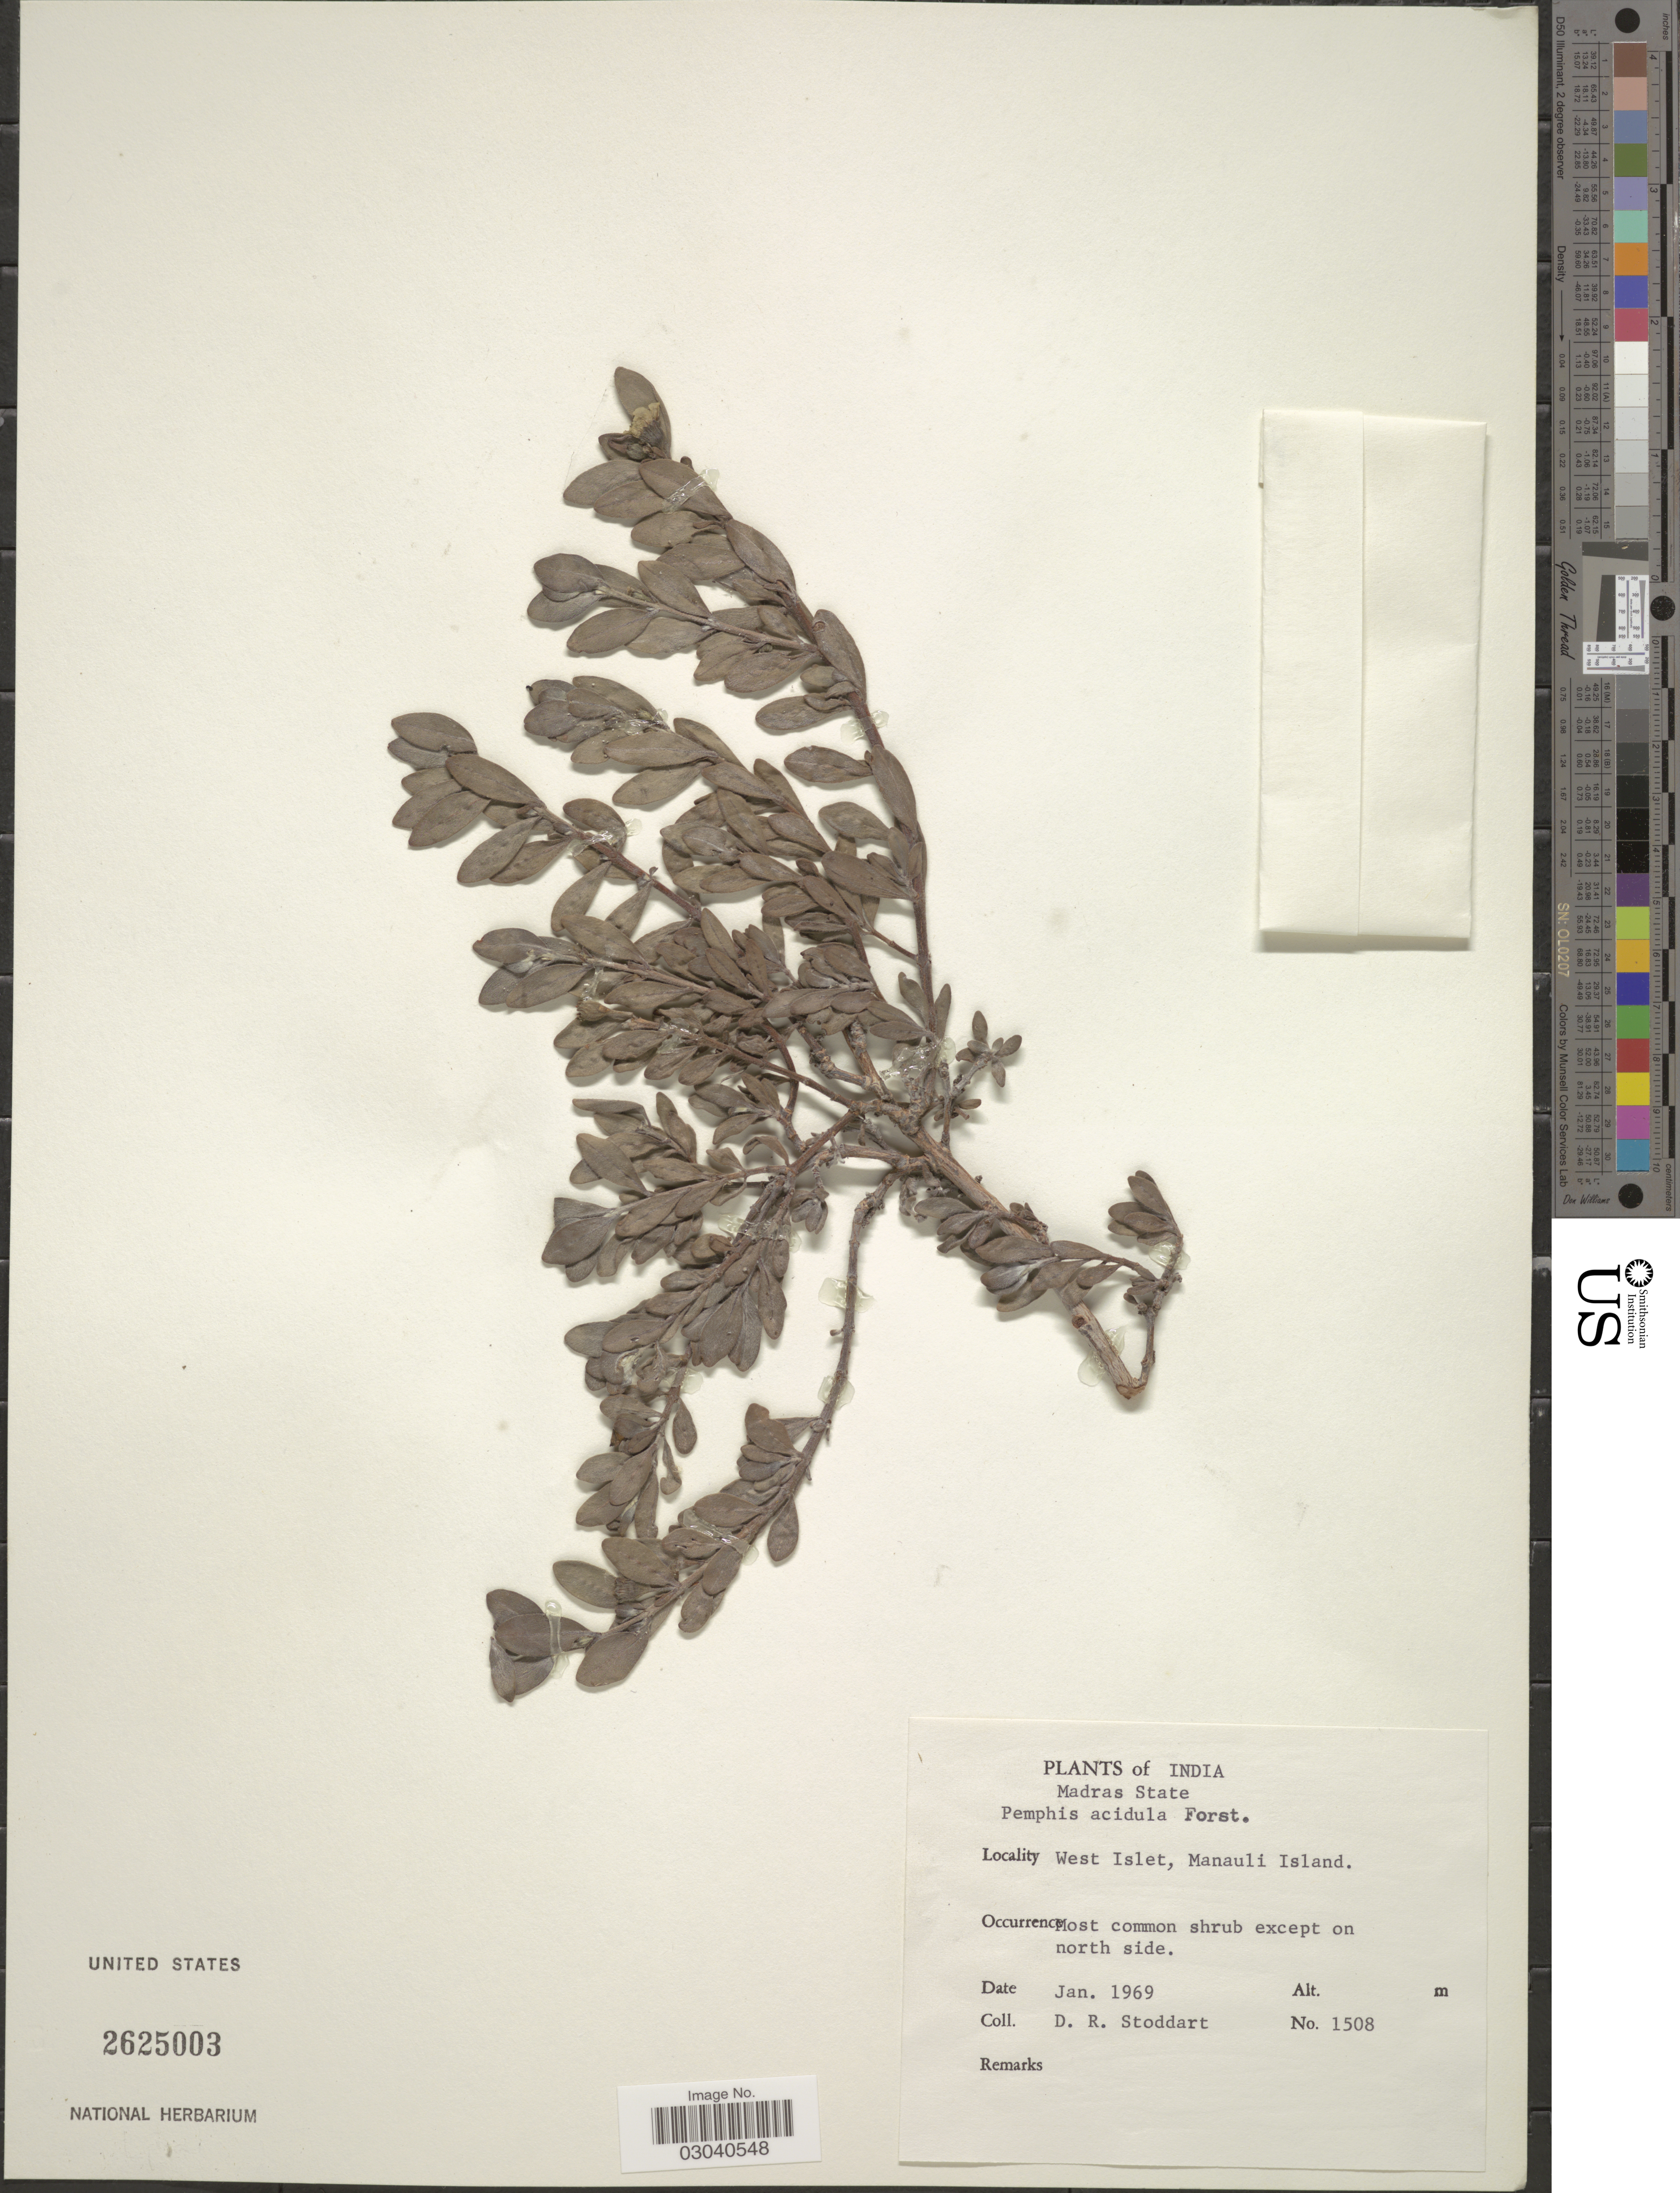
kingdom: Plantae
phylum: Tracheophyta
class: Magnoliopsida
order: Myrtales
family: Lythraceae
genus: Pemphis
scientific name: Pemphis acidula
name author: J.R. Forst. & G. Forst.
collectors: D. R. Stoddart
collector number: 1508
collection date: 1969-01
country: India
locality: Madras State. West Islet, Manauli Island.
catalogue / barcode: US 2625003